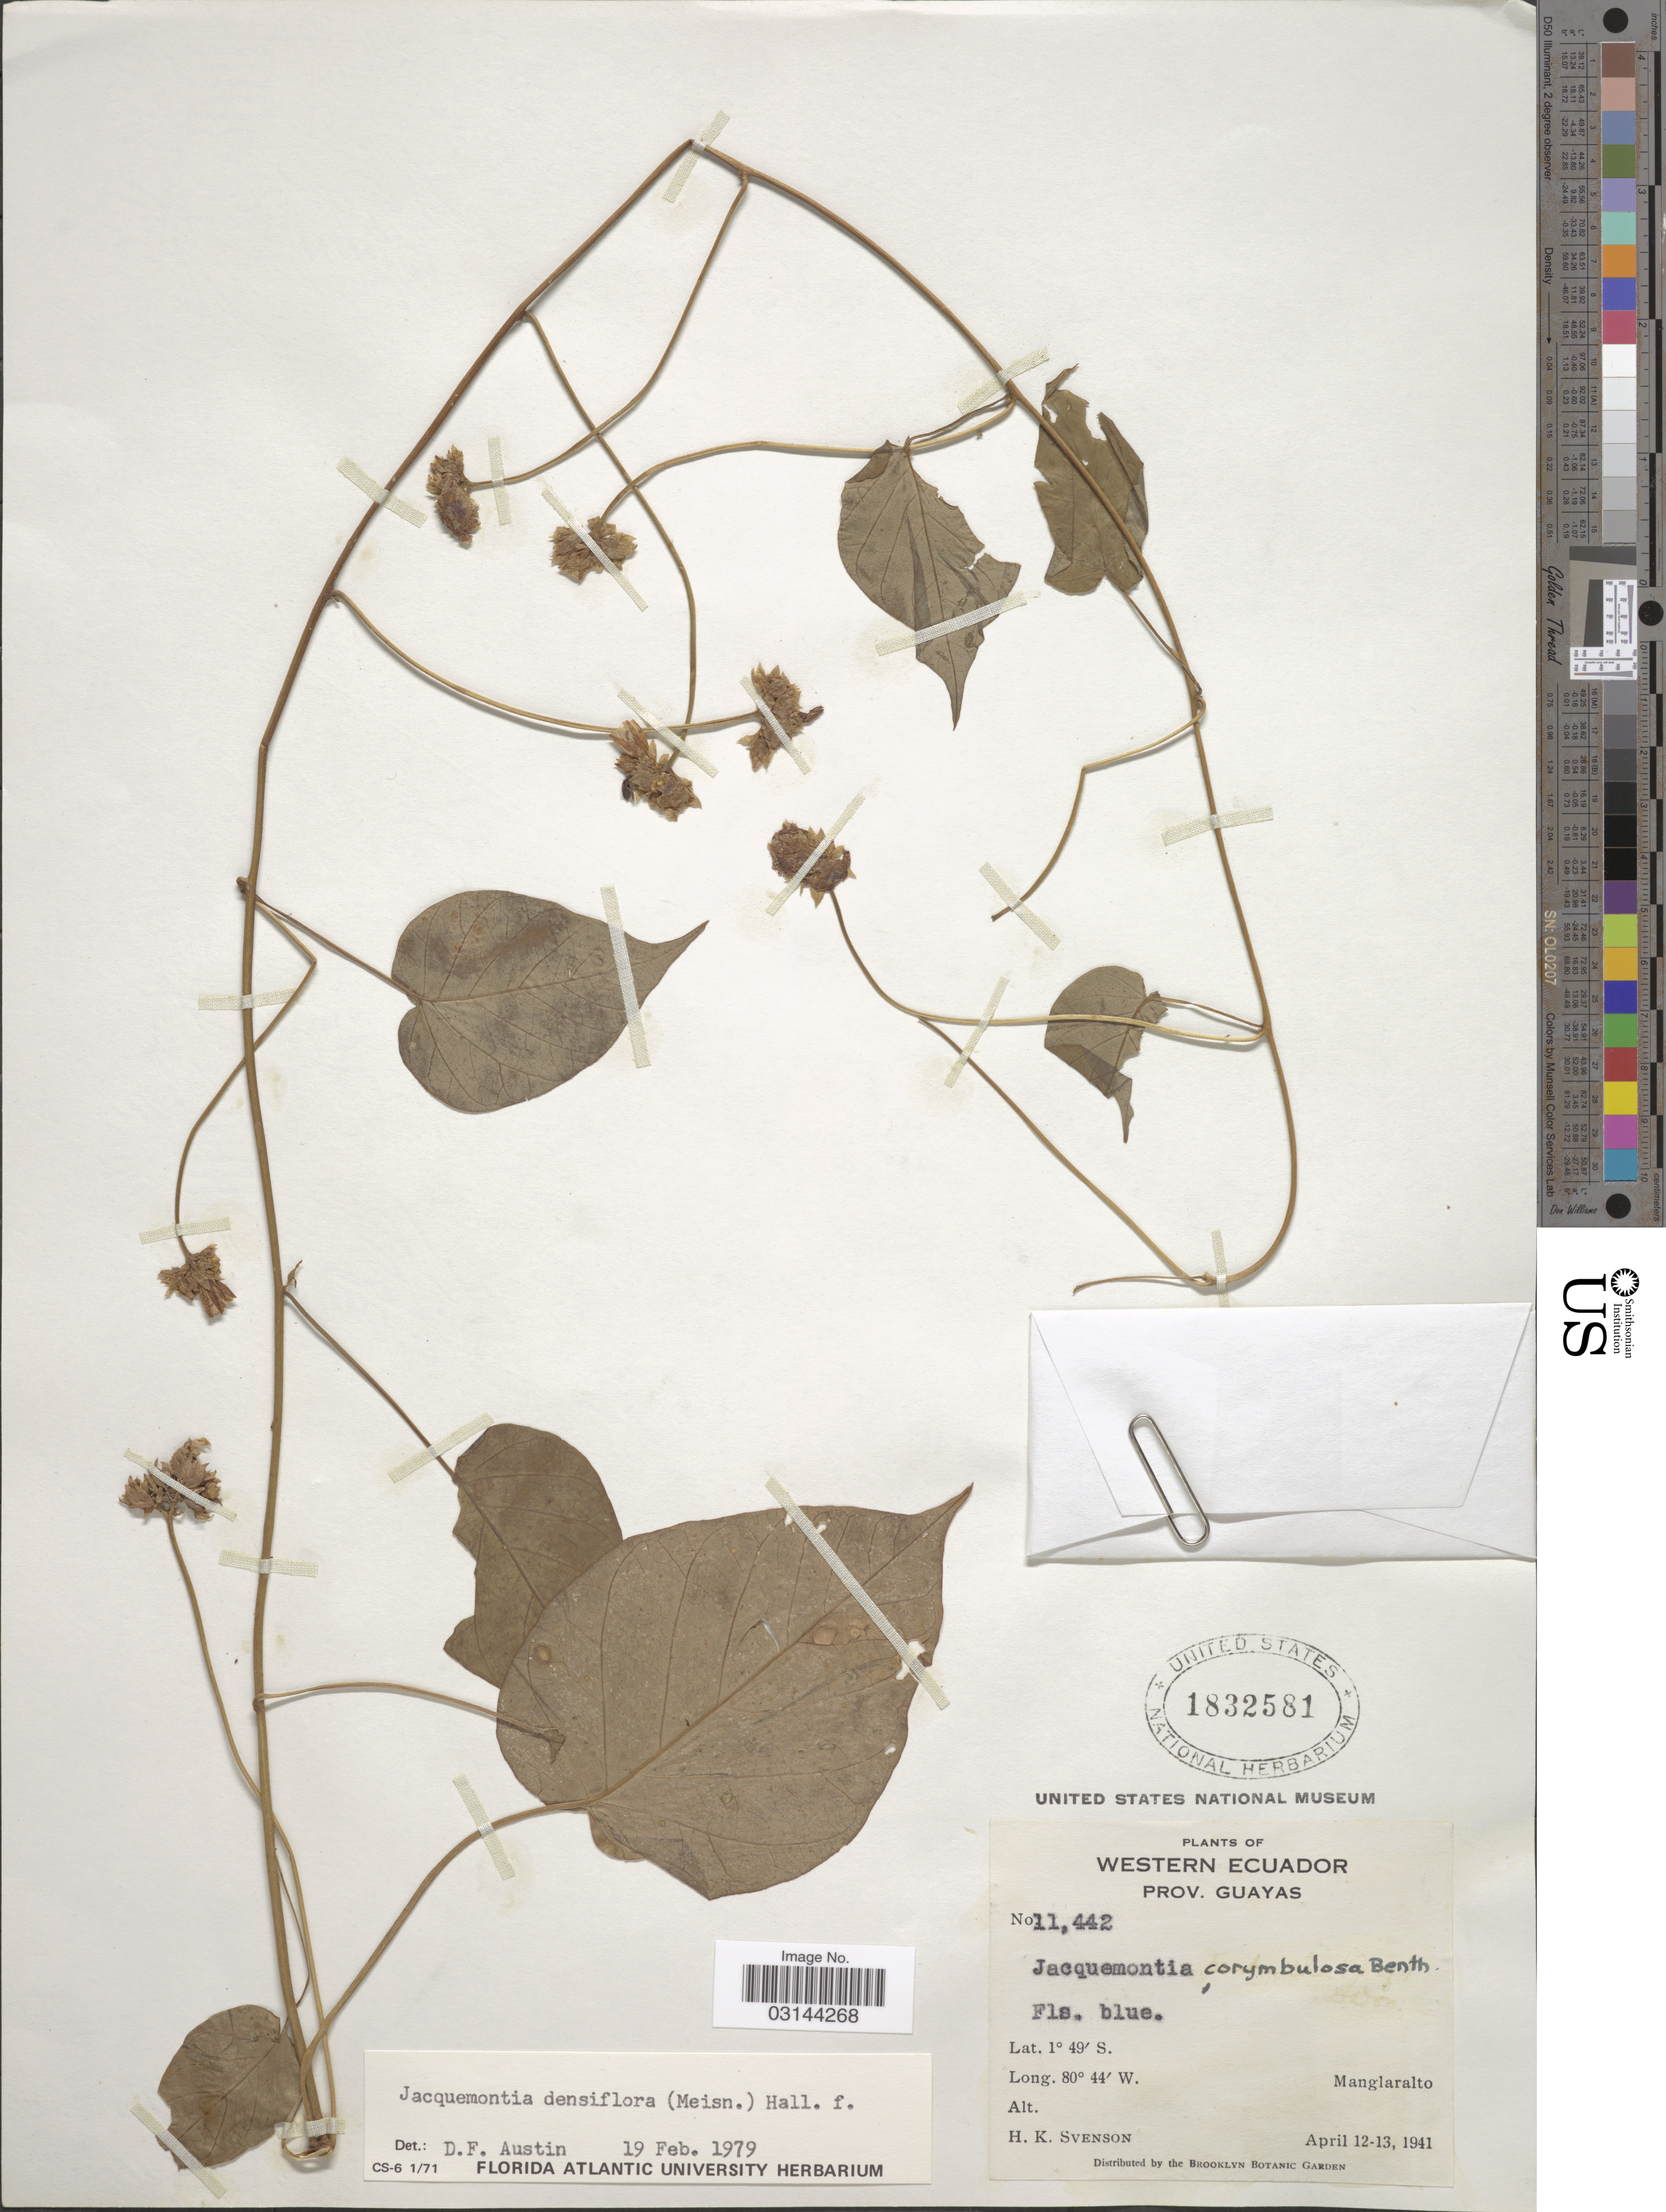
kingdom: Plantae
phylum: Tracheophyta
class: Magnoliopsida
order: Solanales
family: Convolvulaceae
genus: Jacquemontia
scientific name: Jacquemontia densiflora Rusby, nom. illeg.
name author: Rusby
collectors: H. K. Svenson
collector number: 11442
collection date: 1941-04-12/1941-04-13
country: Ecuador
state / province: Guayas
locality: Western Ecuador, Manglaralto.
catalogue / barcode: US 1832581